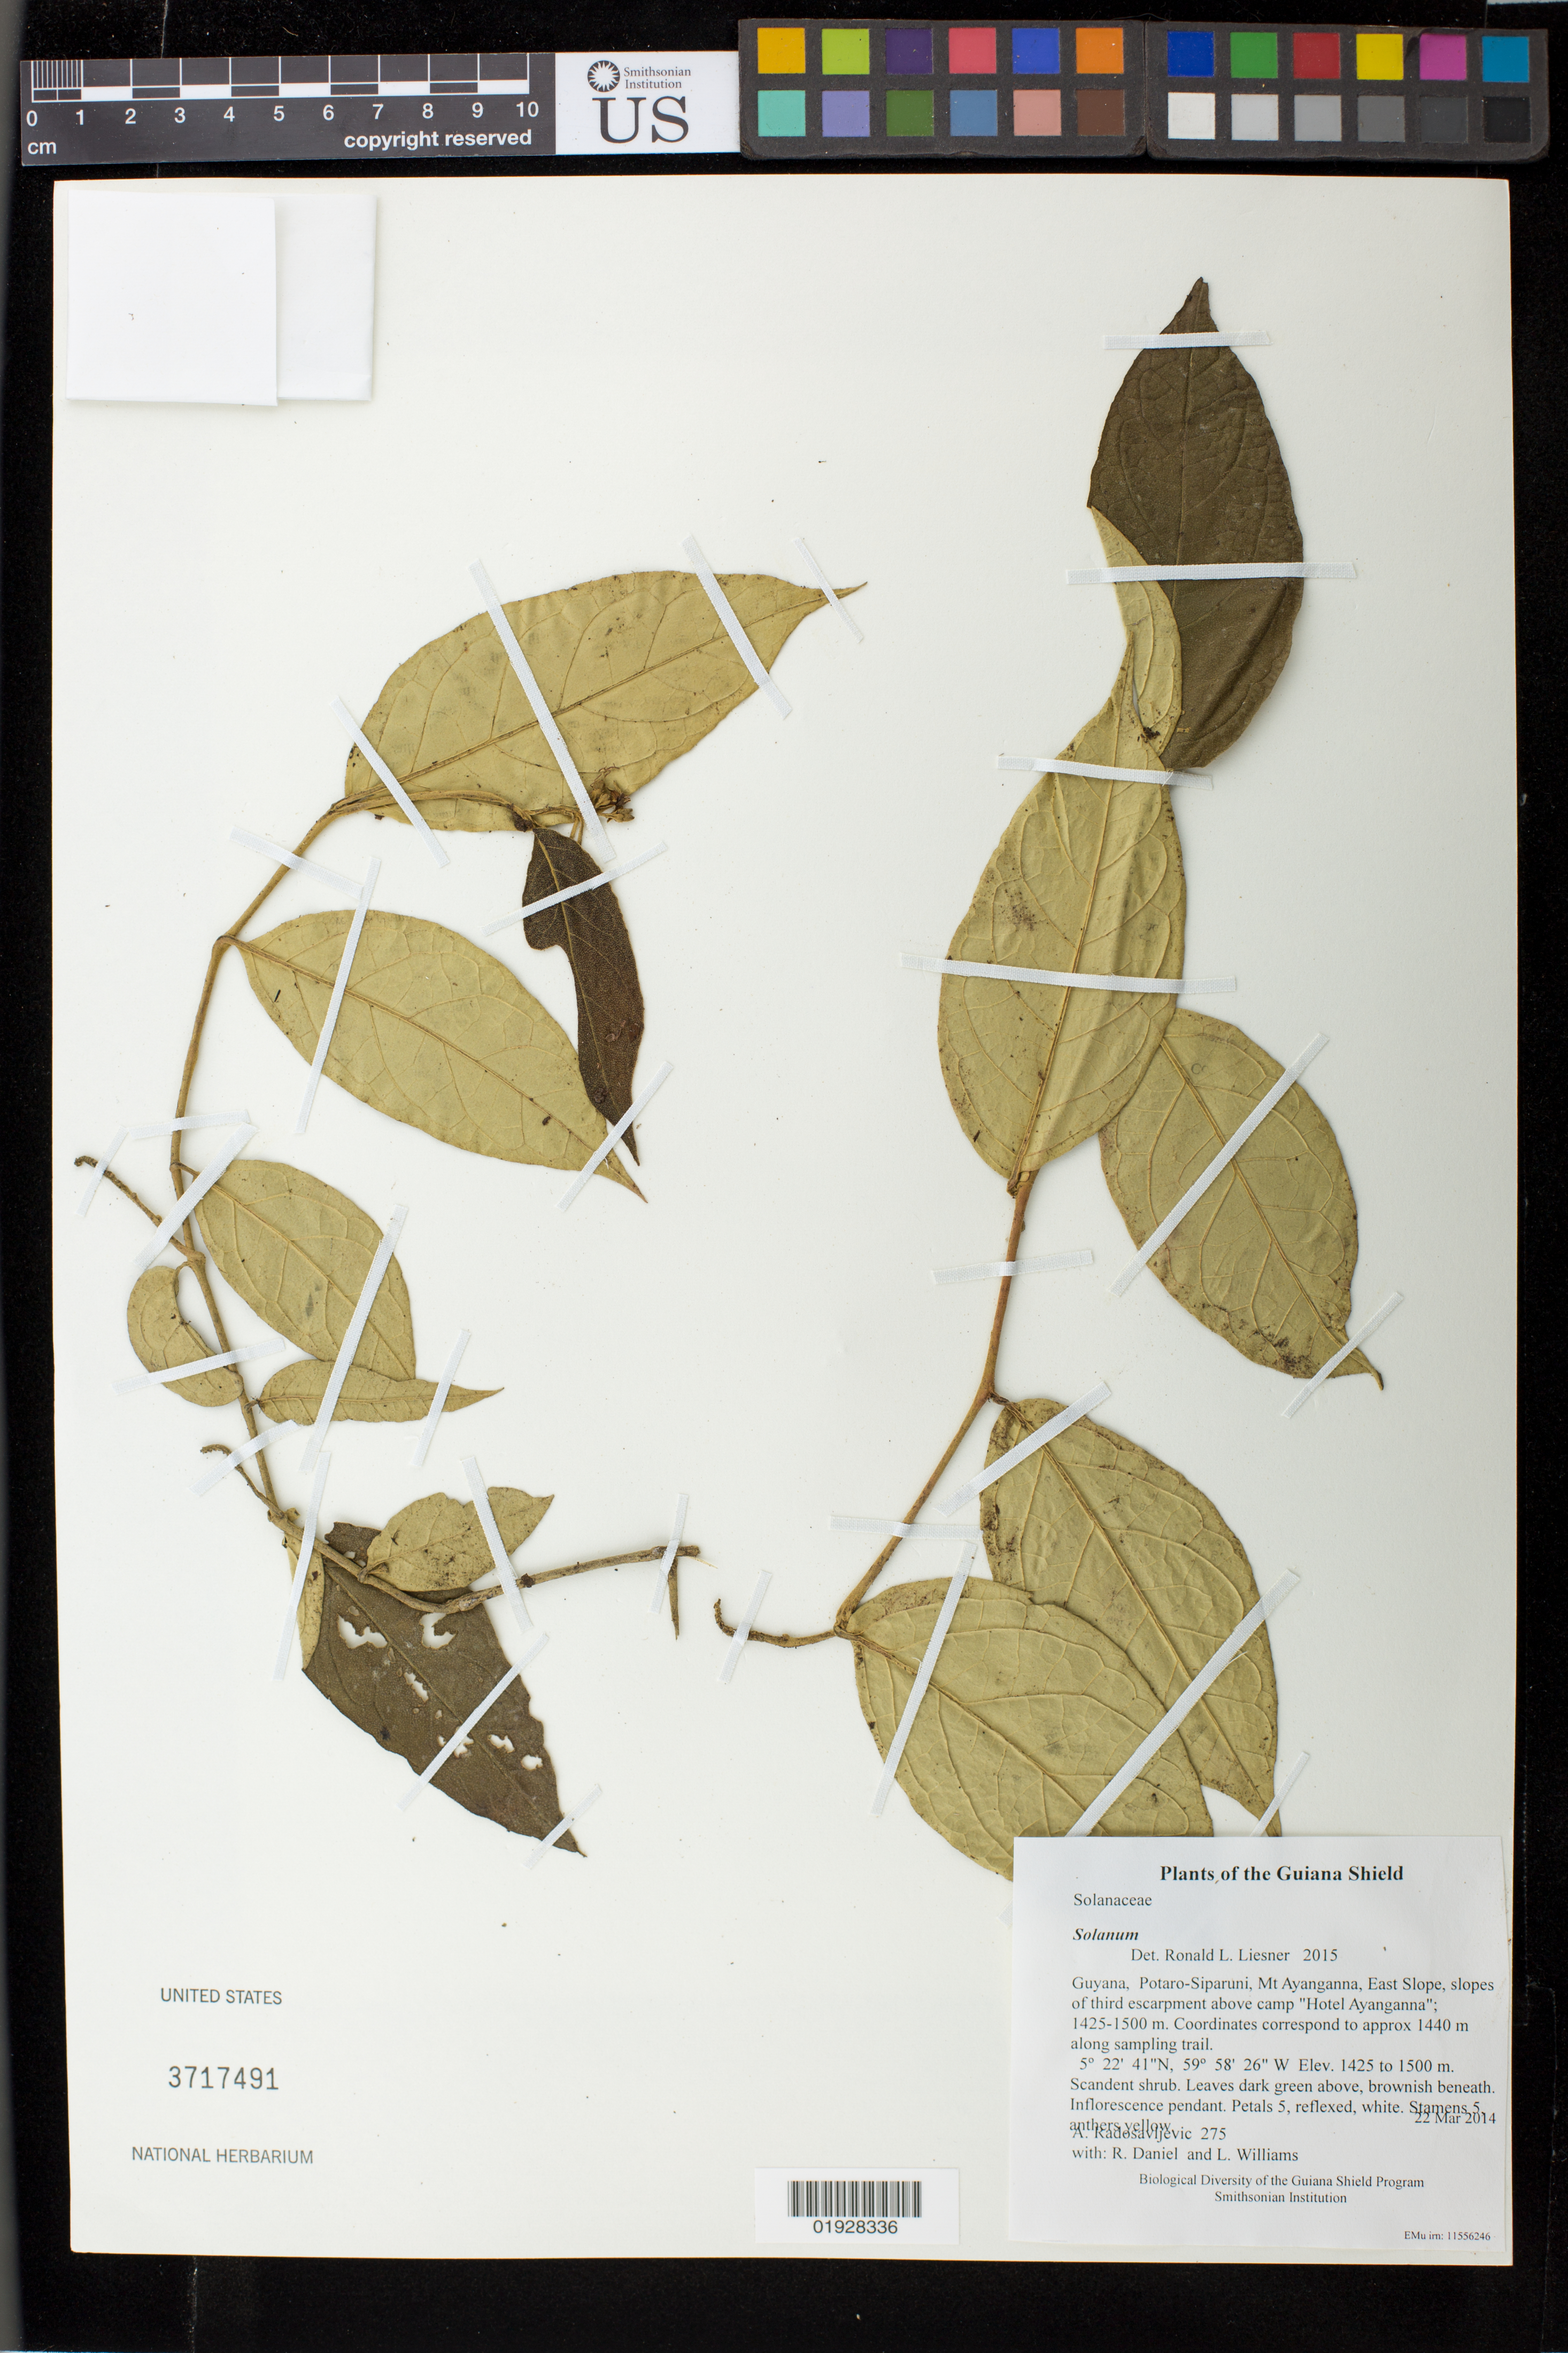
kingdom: Plantae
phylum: Tracheophyta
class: Magnoliopsida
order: Solanales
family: Solanaceae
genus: Solanum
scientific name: Solanum distichophyllum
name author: Sendtn.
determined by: Knapp, S. D.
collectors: A. Radosavljevic, R. Daniel & L. Williams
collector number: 275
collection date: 2014-03-22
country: Guyana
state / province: Potaro-Siparuni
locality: Mt Ayanganna, East Slope, slopes of third escarpment above camp "Hotel Ayanganna"; 1425-1500 m. Coordinates correspond to approx 1440 m along sampling trail.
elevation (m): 1425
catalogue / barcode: US 3717491